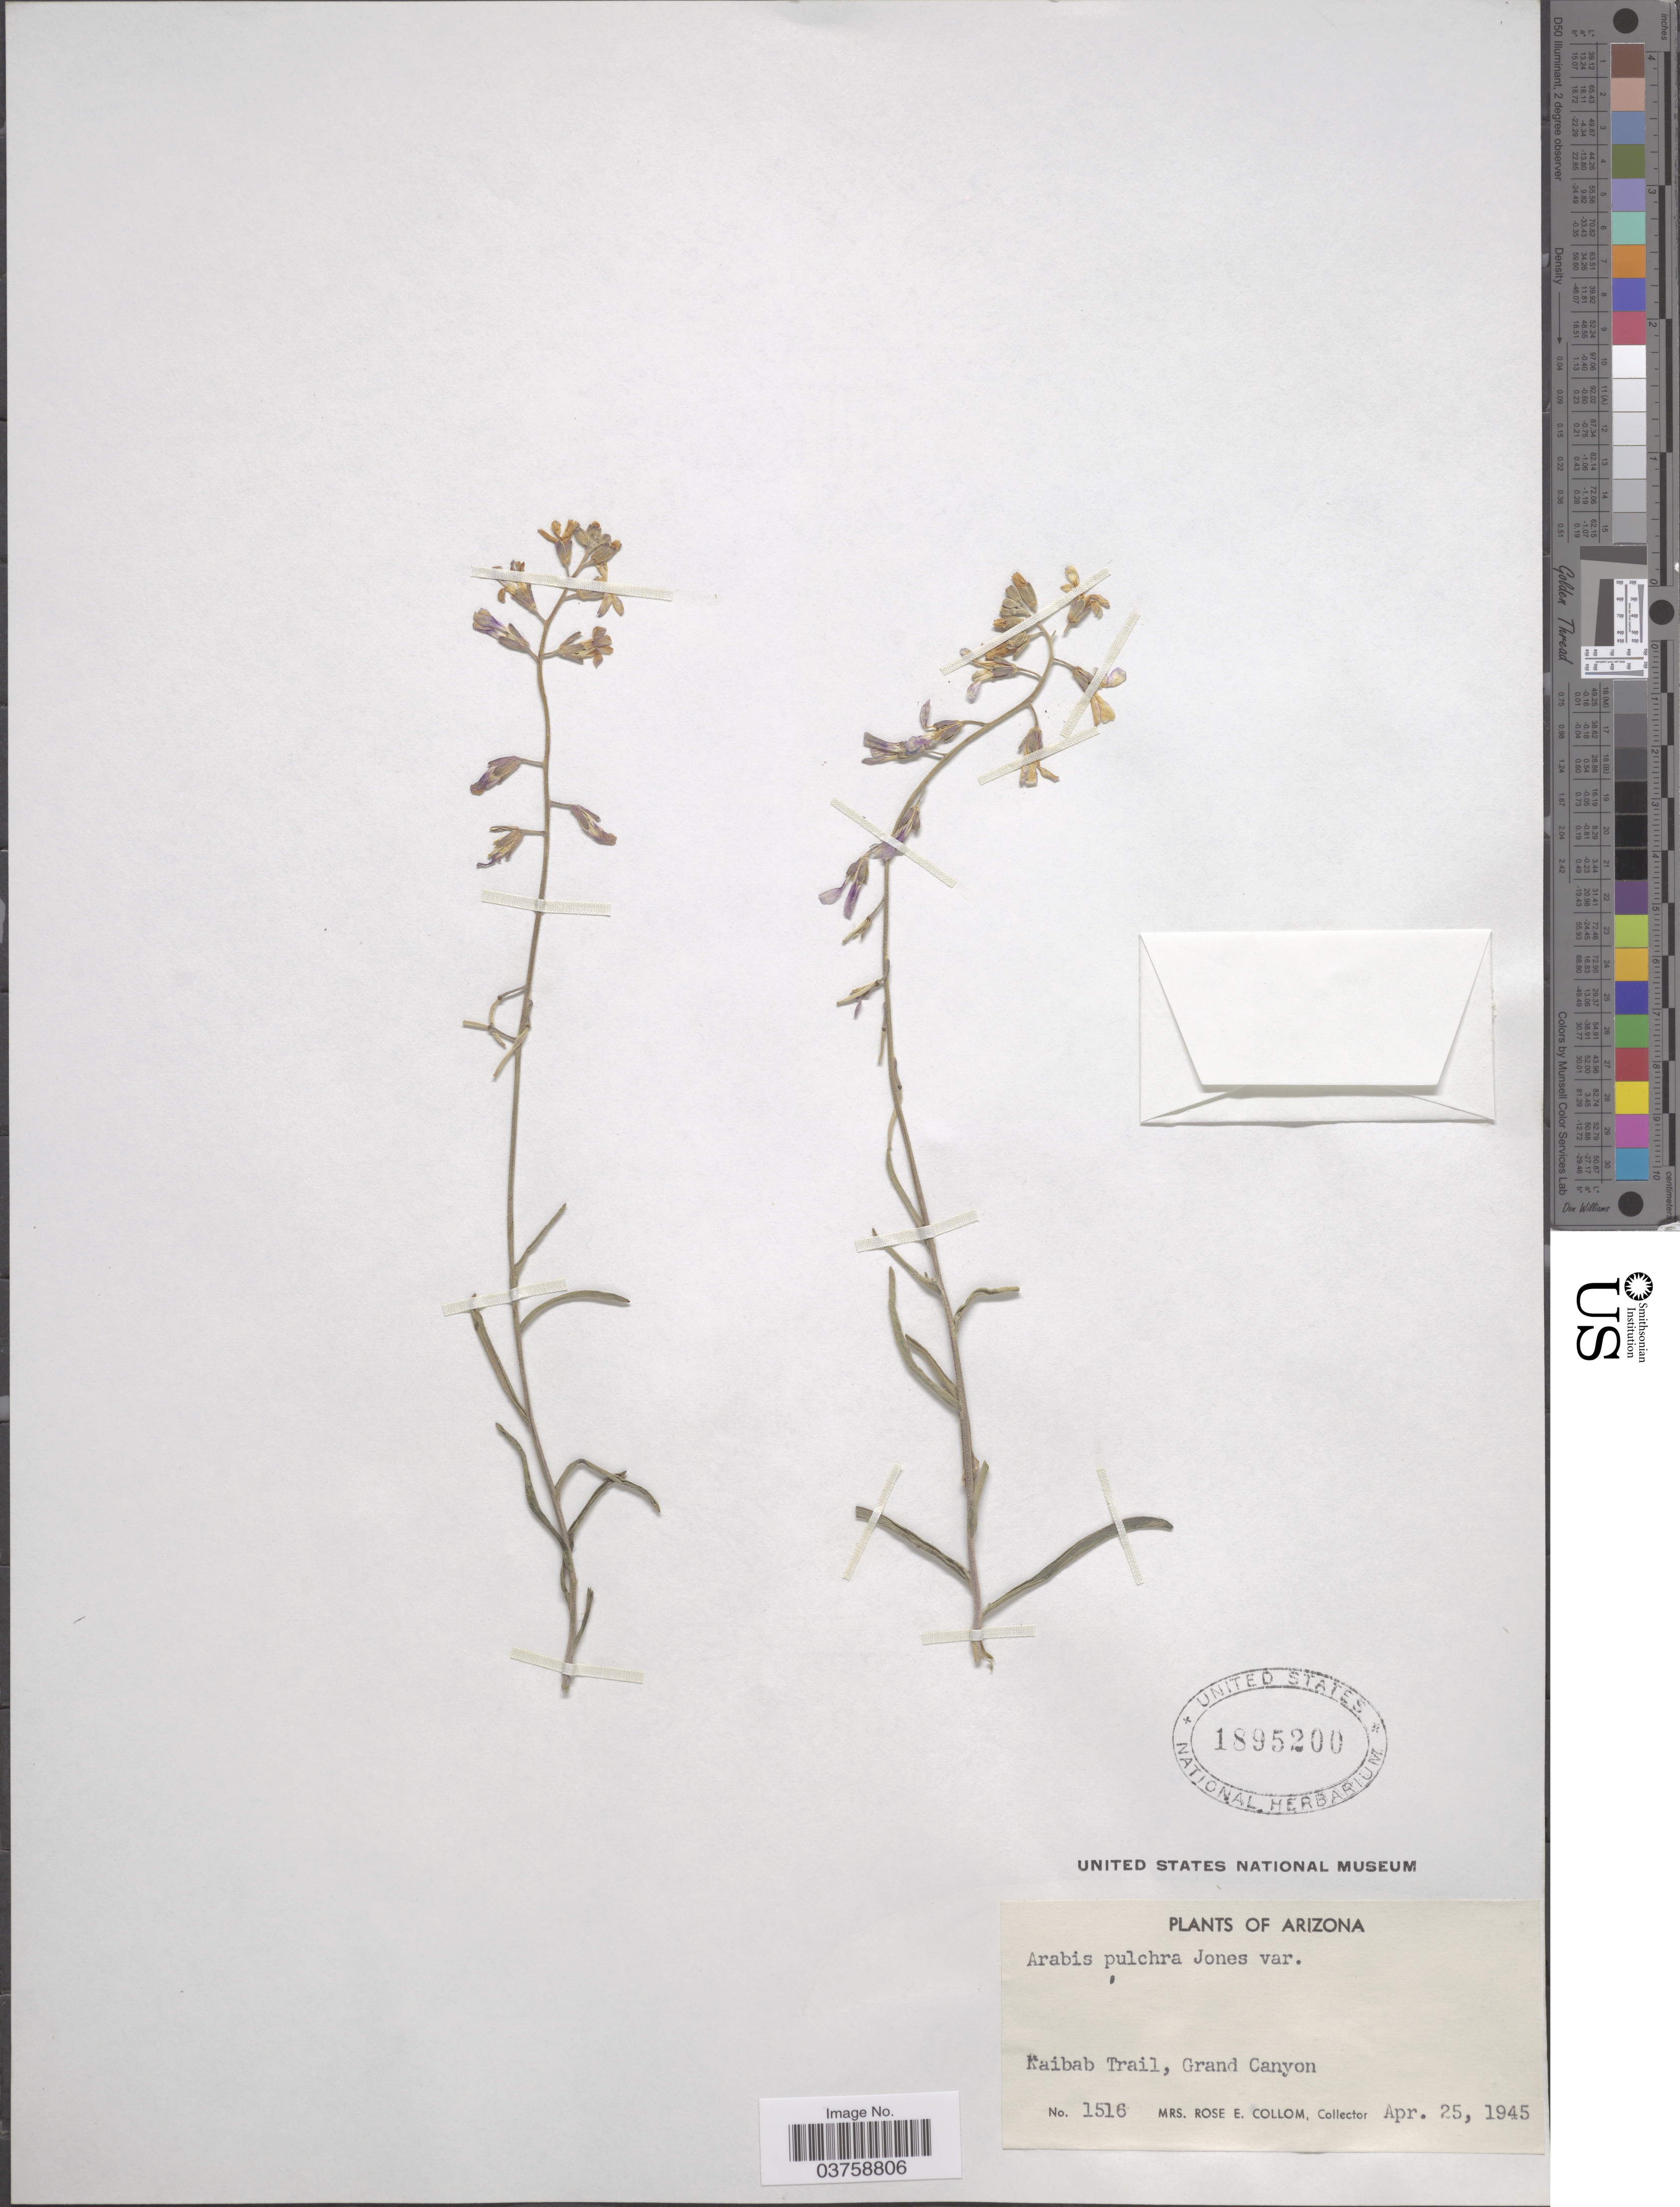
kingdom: Plantae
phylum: Tracheophyta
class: Magnoliopsida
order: Brassicales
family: Brassicaceae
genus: Arabis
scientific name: Arabis pulchra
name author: M.E. Jones ex S. Watson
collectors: R. E. Collom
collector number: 1516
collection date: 1945-04-25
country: United States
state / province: Arizona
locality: Kaibab Trail, Grand Canyon.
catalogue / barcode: US 1895200